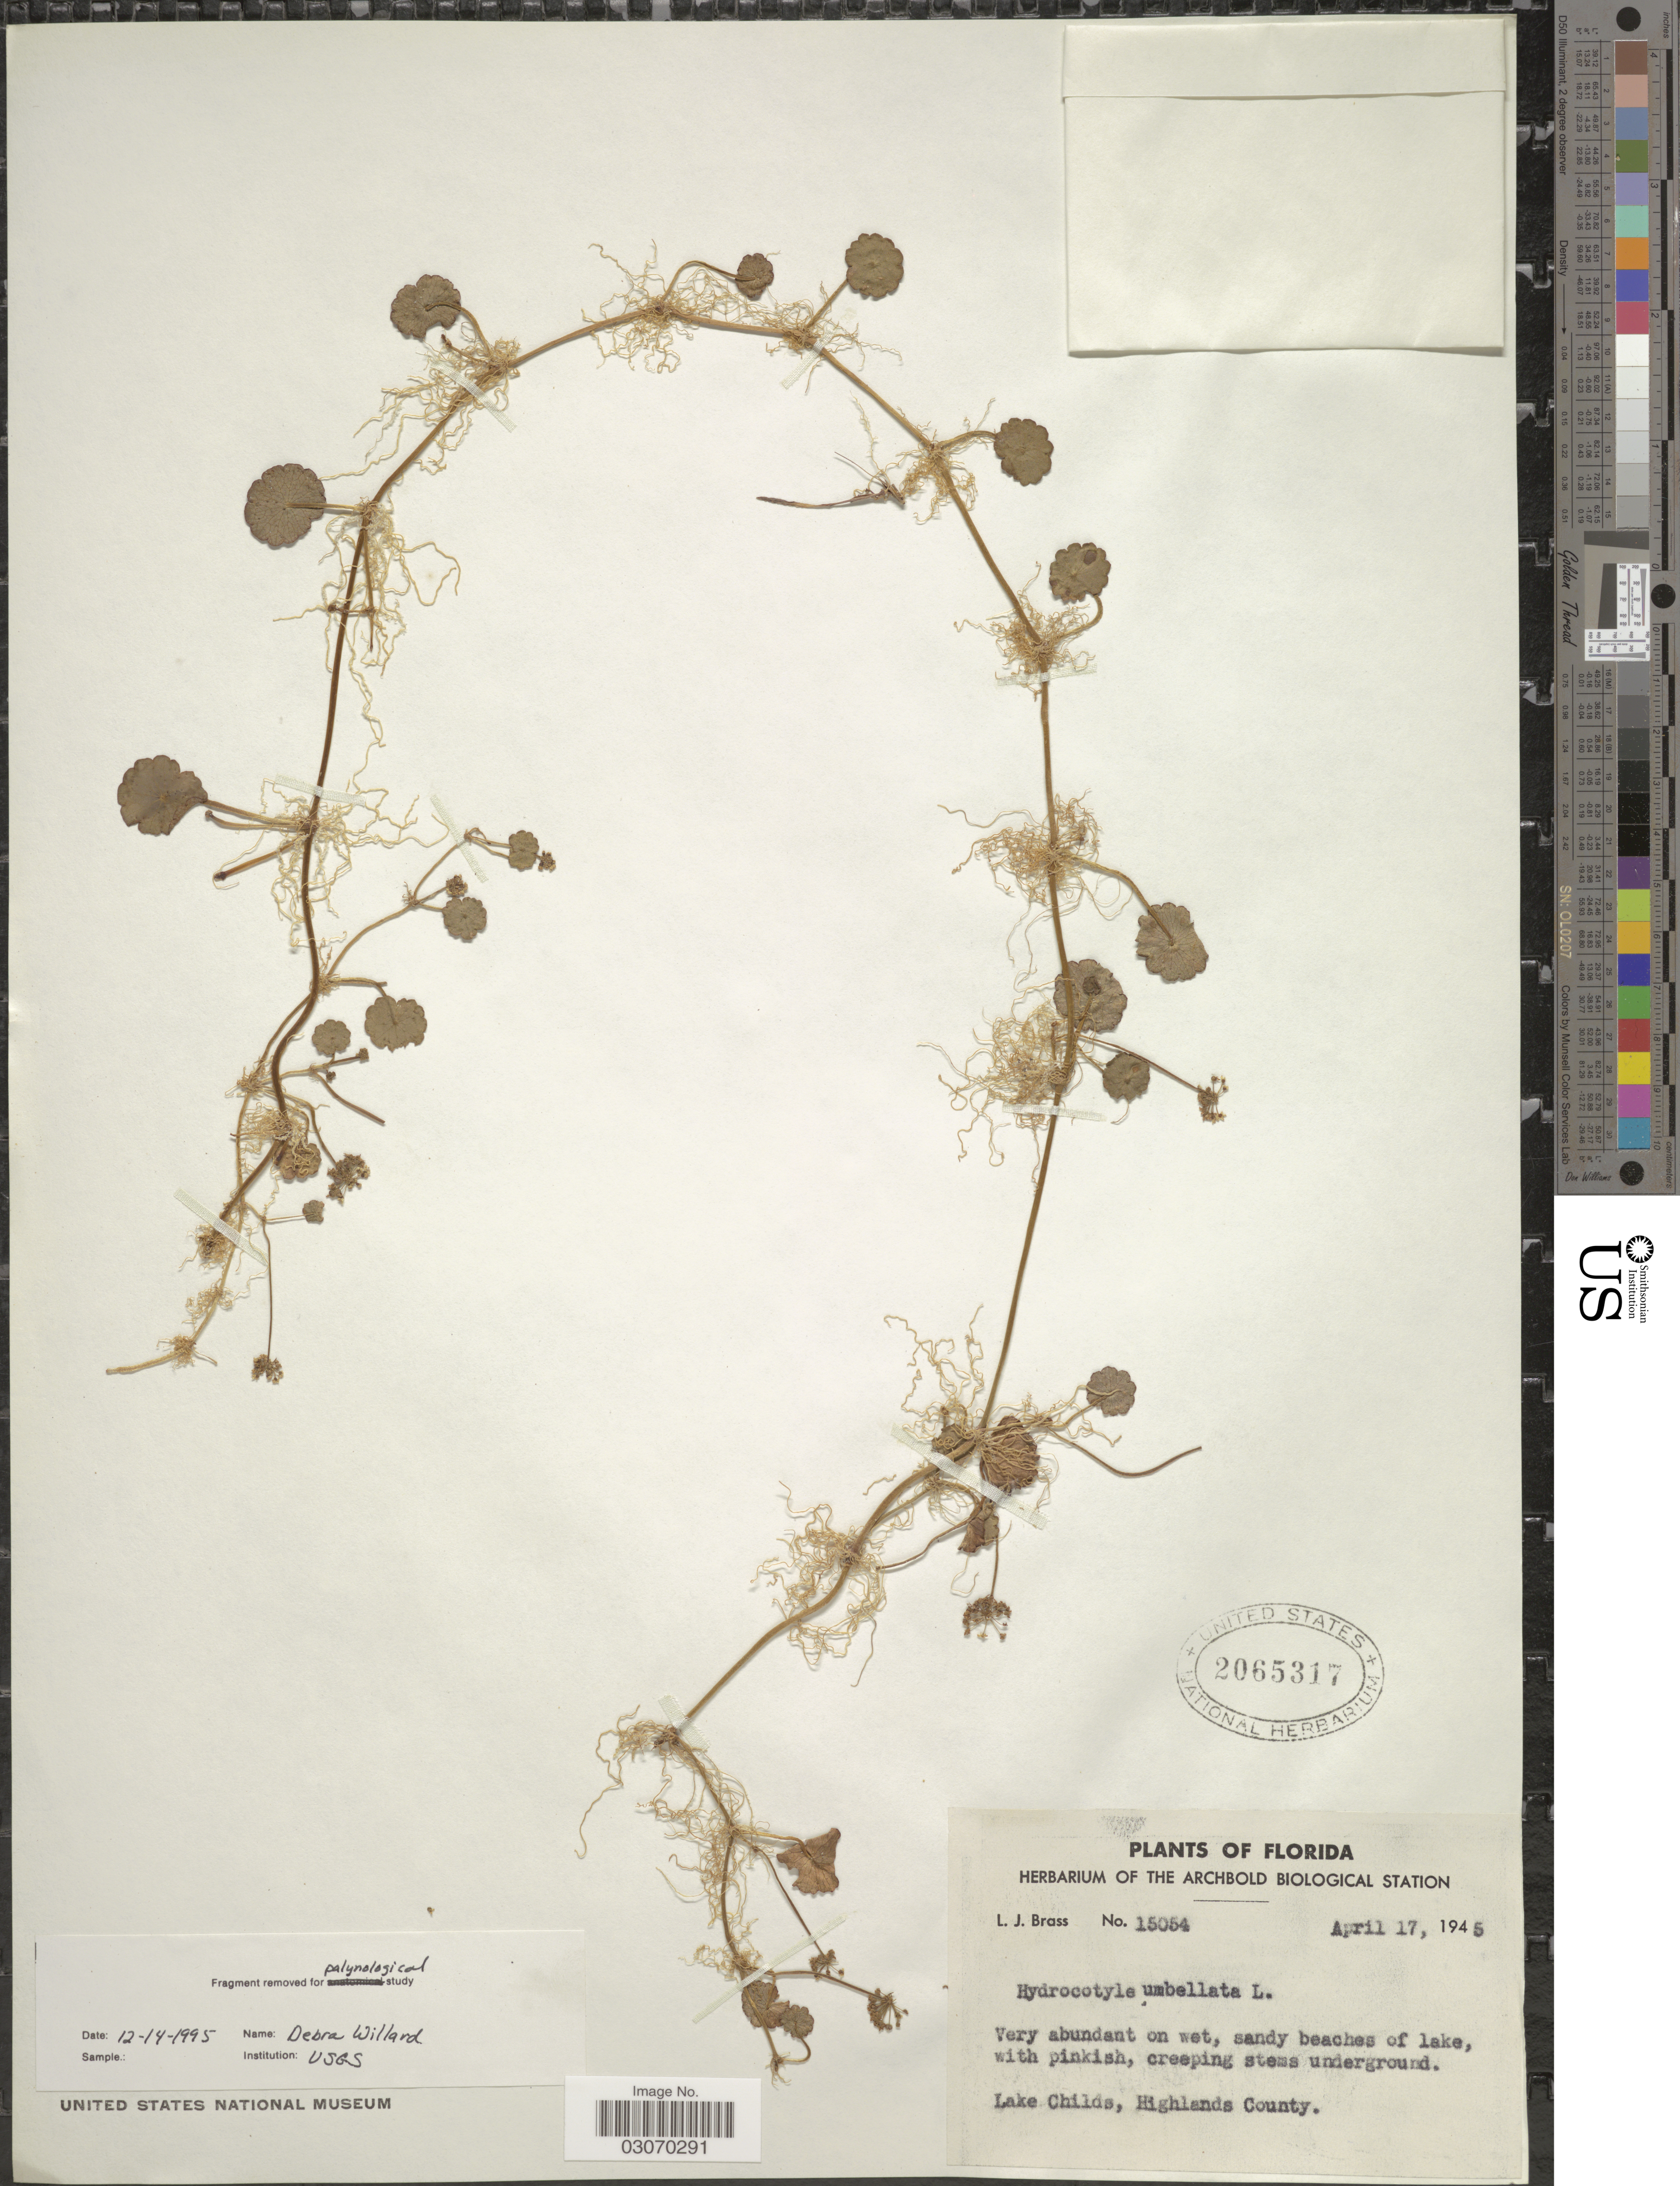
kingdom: Plantae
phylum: Tracheophyta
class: Magnoliopsida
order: Apiales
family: Araliaceae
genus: Hydrocotyle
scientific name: Hydrocotyle umbellata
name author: L.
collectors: L. J. Brass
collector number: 15054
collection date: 1945-04-17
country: United States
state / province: Florida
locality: Lake Childs, Highlands County.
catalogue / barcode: US 2065317